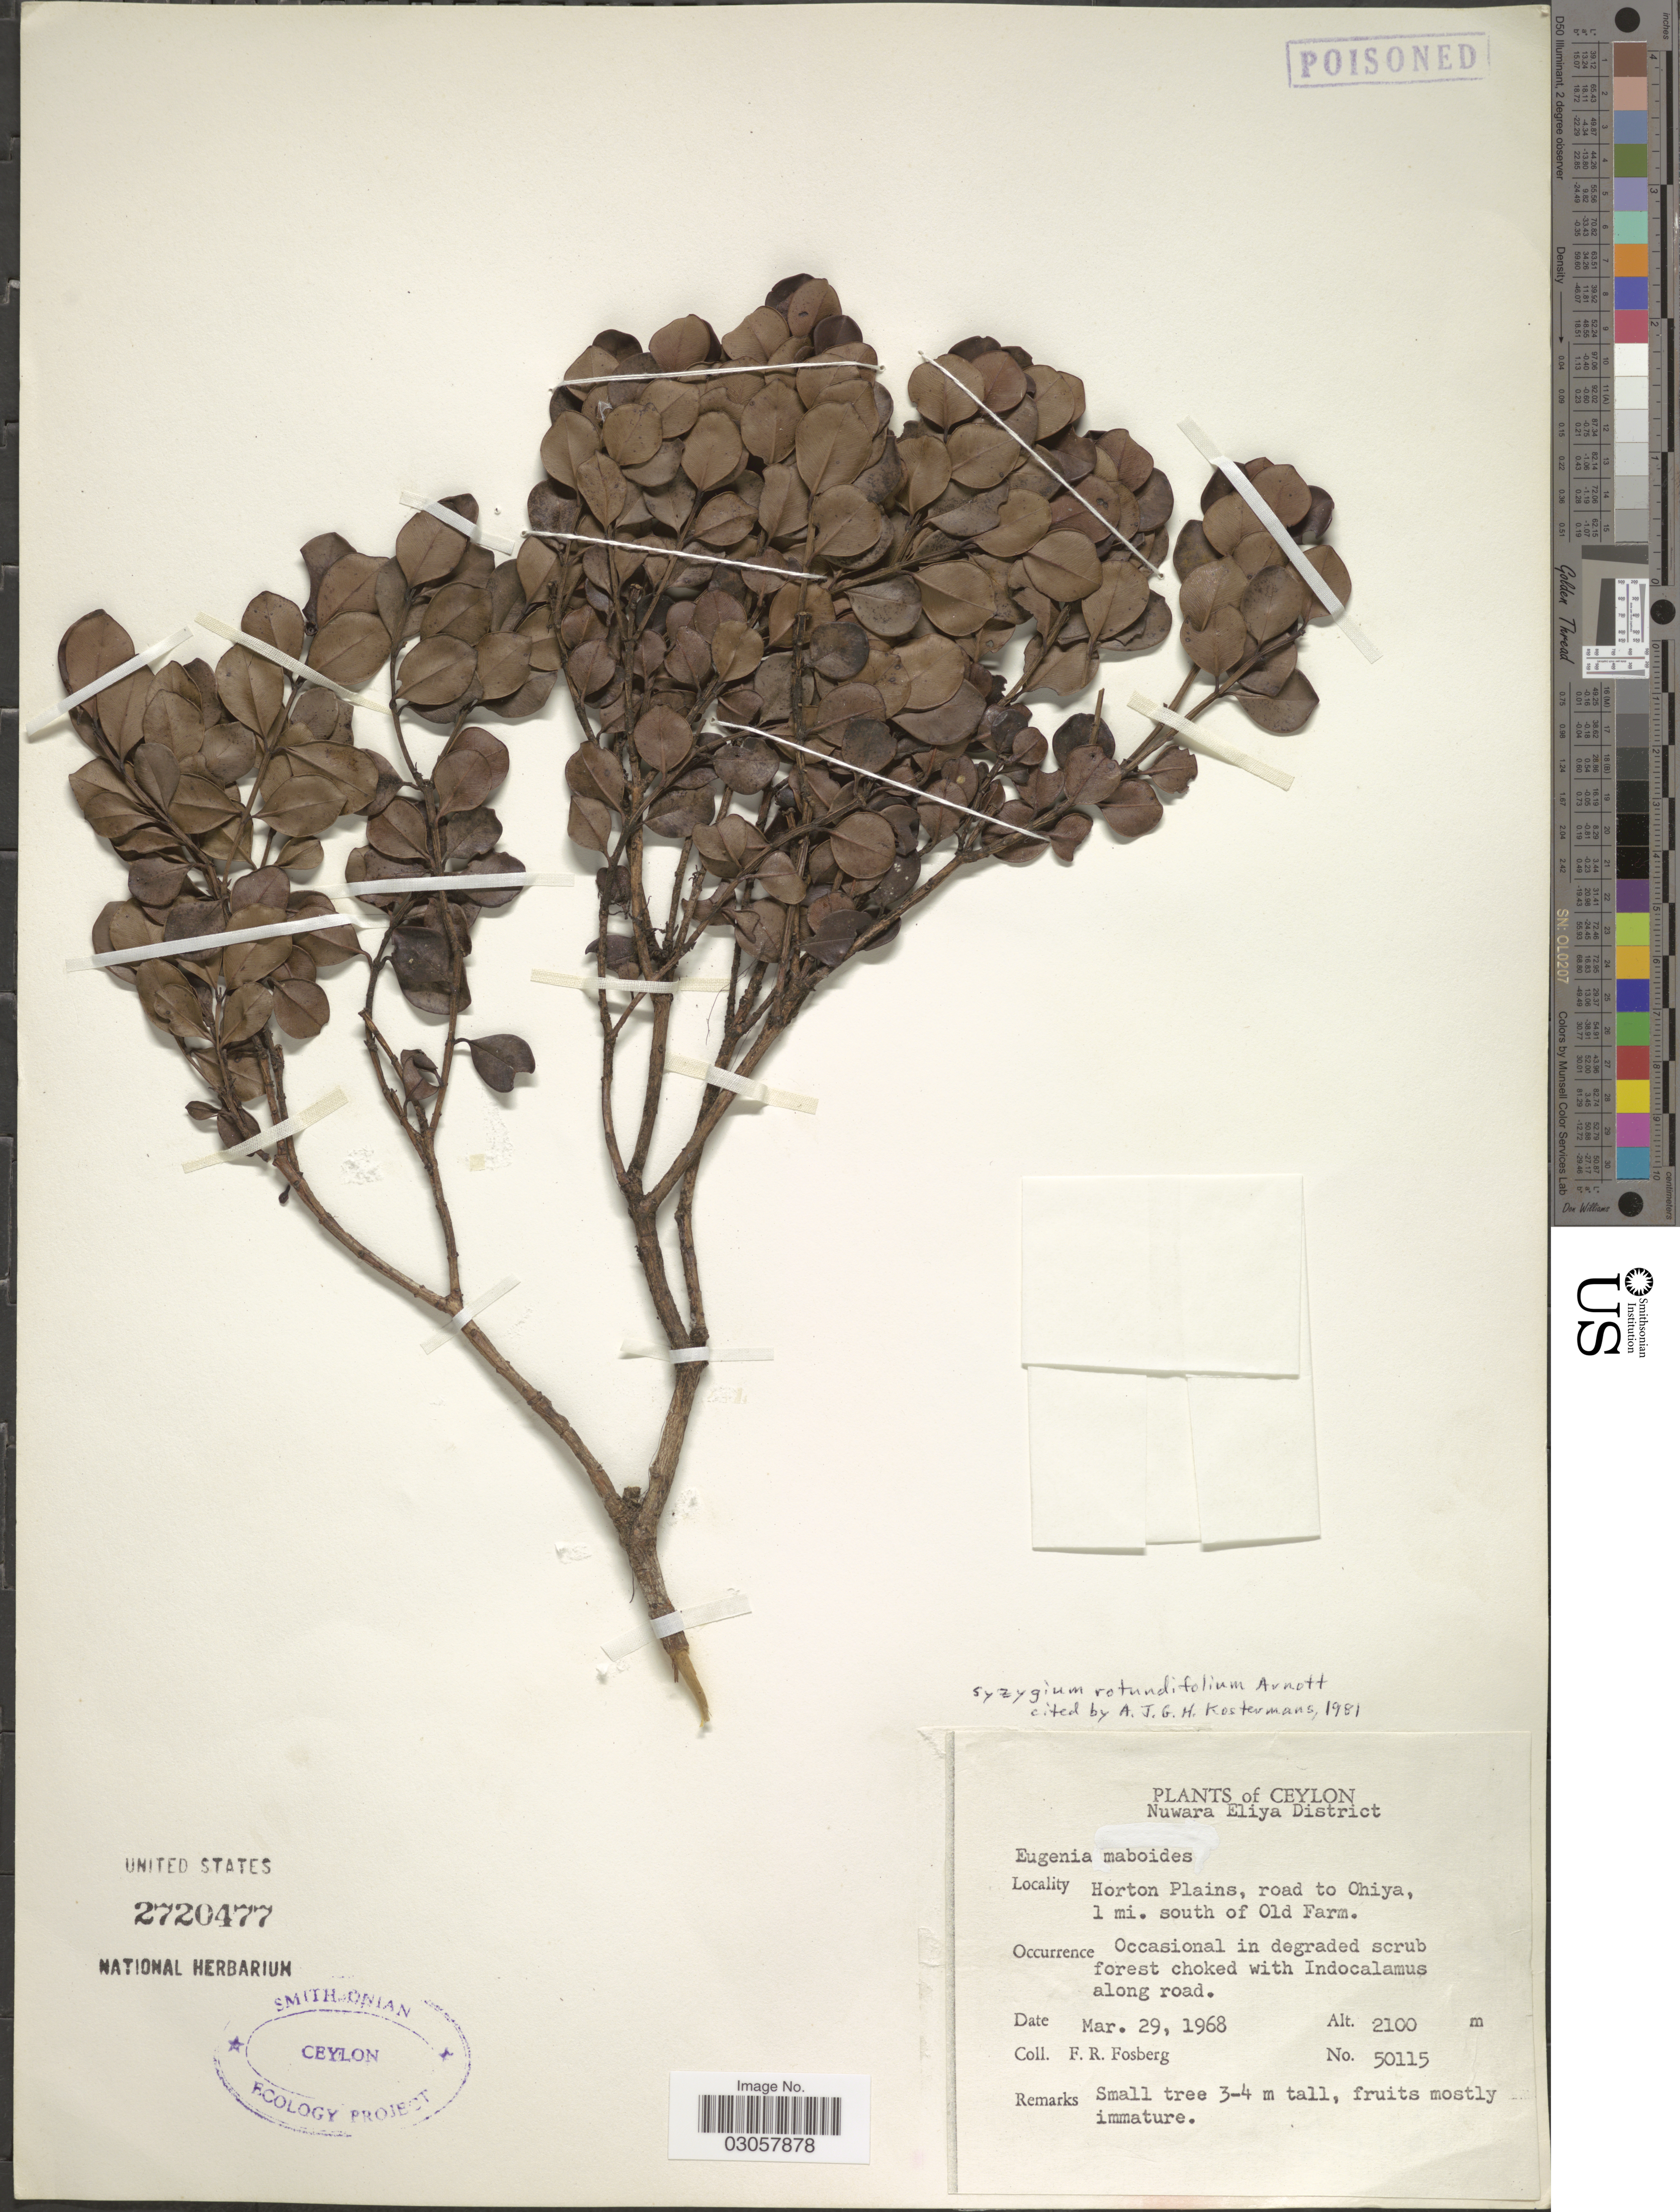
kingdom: Plantae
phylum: Tracheophyta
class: Magnoliopsida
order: Myrtales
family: Myrtaceae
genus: Syzygium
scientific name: Syzygium rotundifolium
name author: Arn.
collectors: F. R. Fosberg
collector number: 50115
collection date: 1968-03-29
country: Sri Lanka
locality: Ceylon. Nuwara Eliya District. Horton Plains, road to Ohiya, 1 mi. south of Old Farm.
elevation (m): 2100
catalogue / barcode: US 2720477